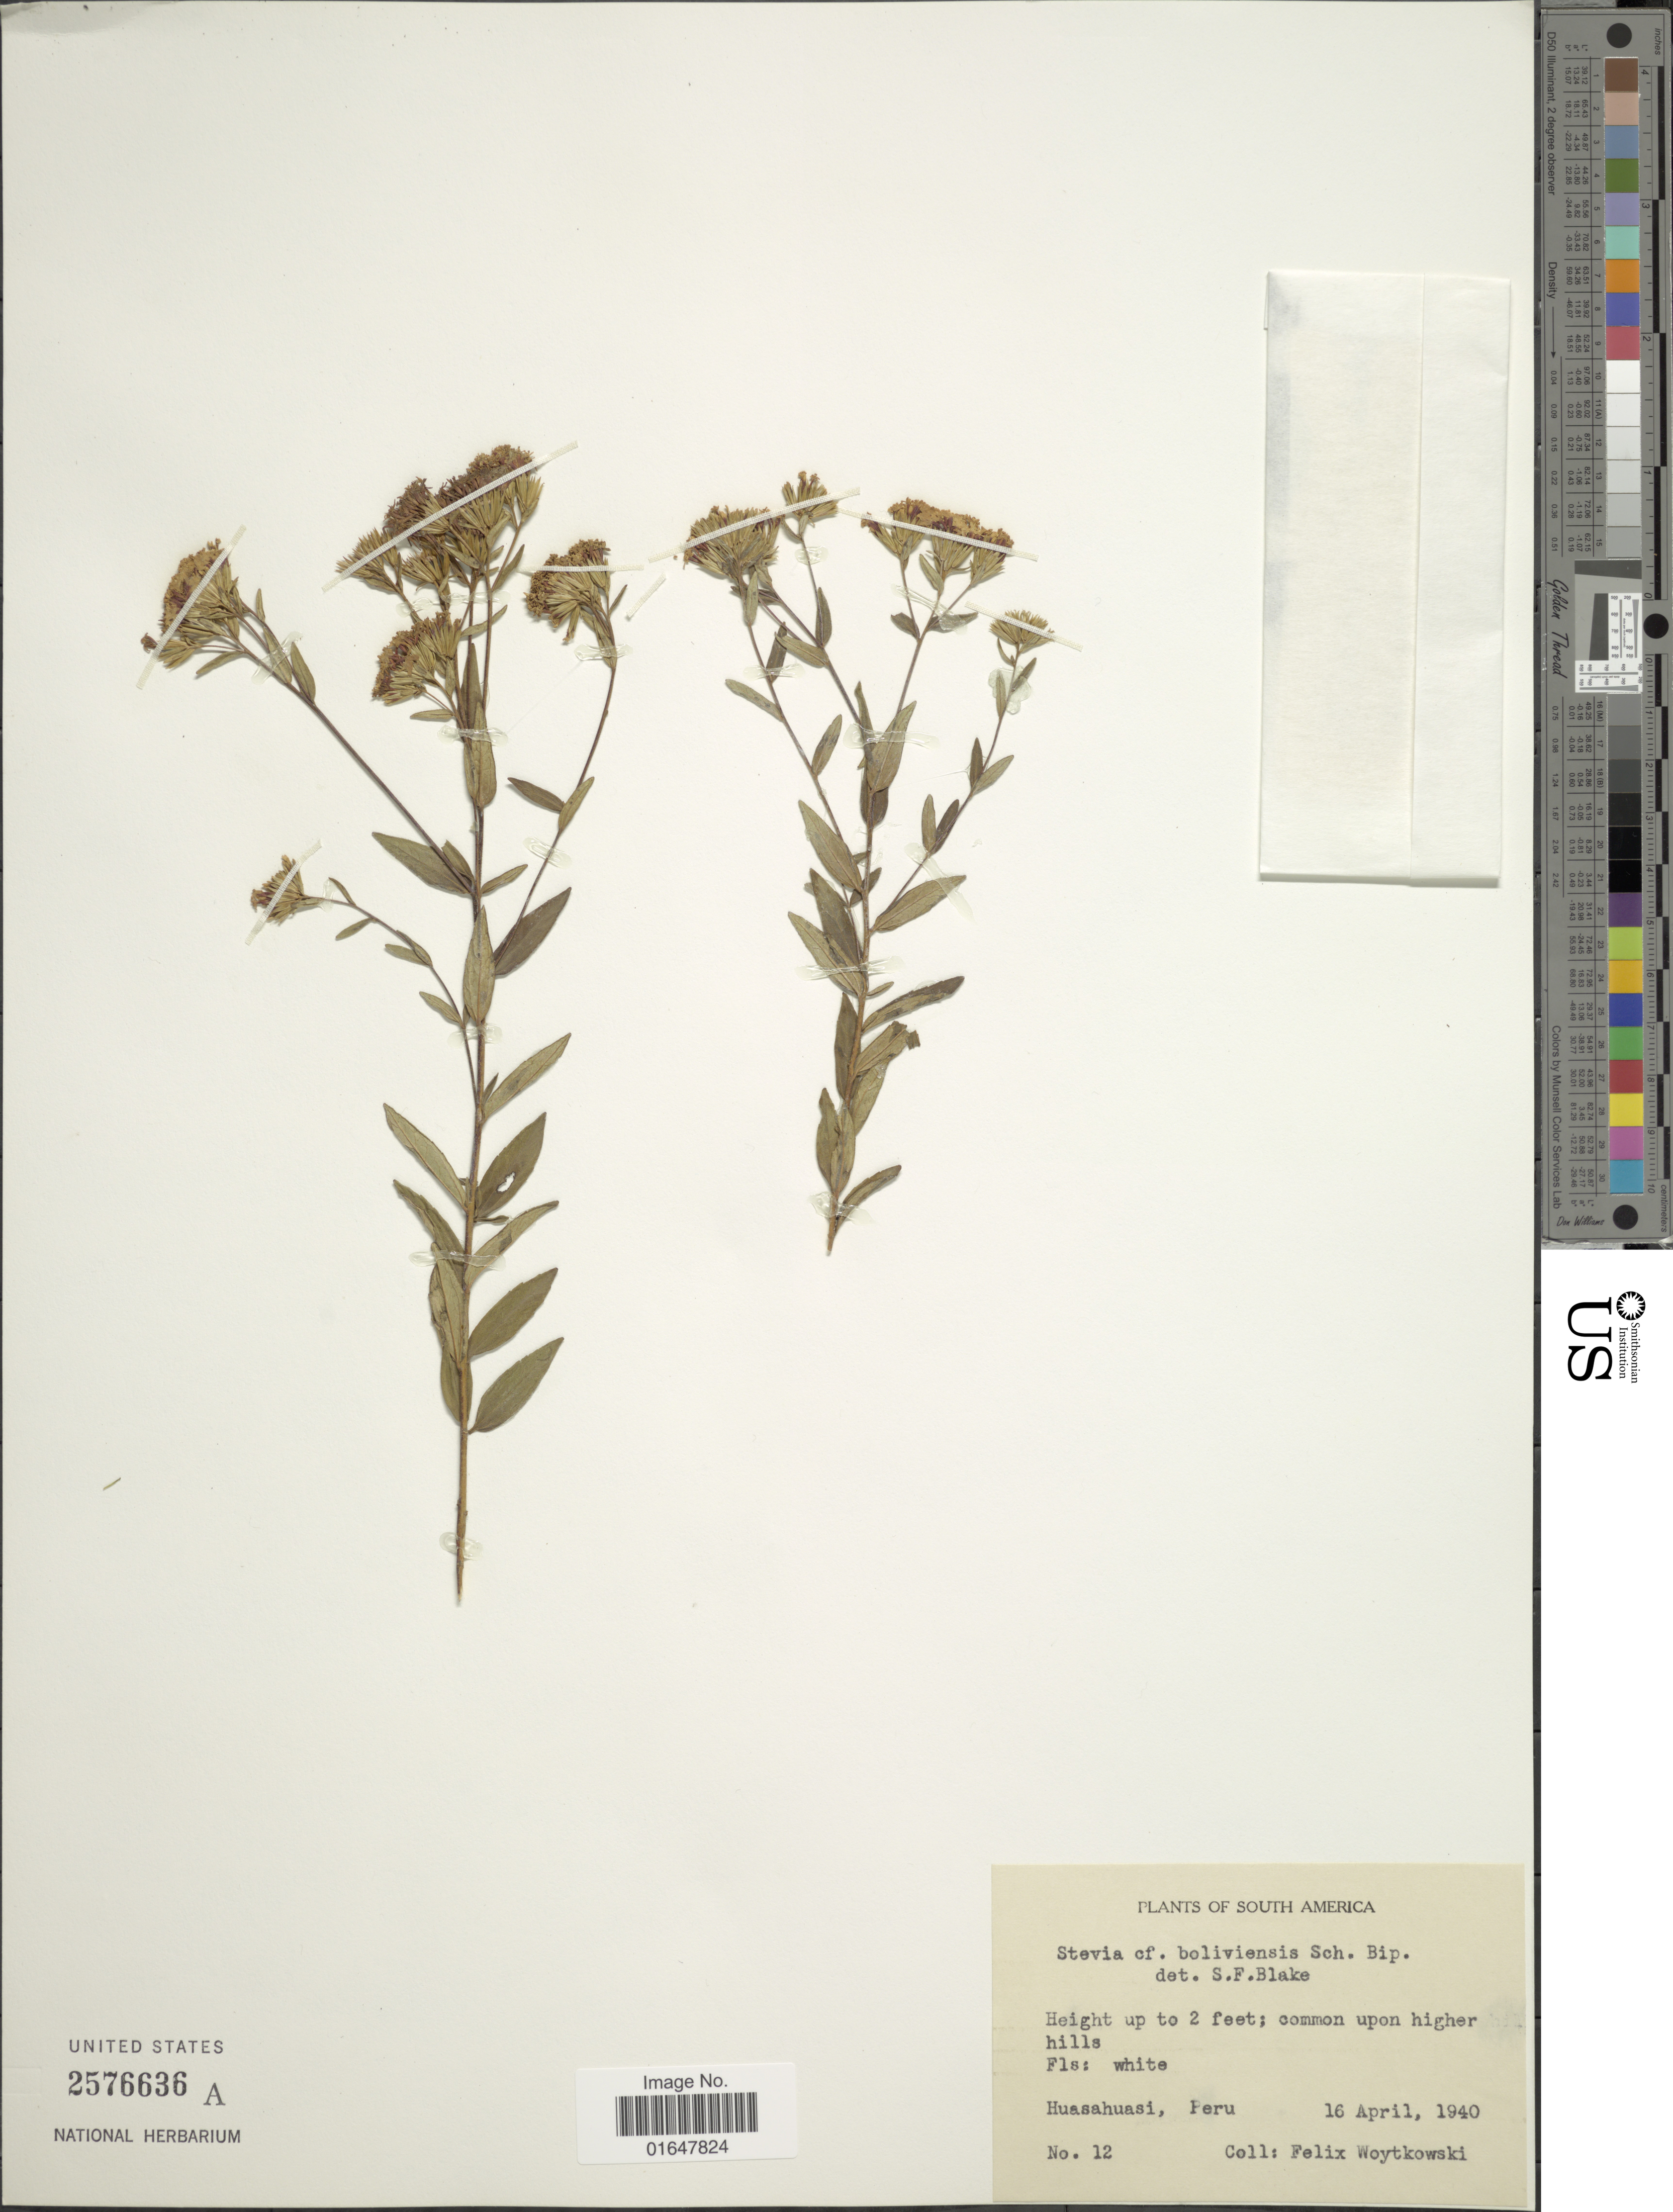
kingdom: Plantae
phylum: Tracheophyta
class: Magnoliopsida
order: Asterales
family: Asteraceae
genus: Stevia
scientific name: Stevia boliviensis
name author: Sch. Bip. ex Rusby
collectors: F. Woytkowski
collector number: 12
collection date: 1940-04-16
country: Peru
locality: South America, Huasahuasi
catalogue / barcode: US 2576636A